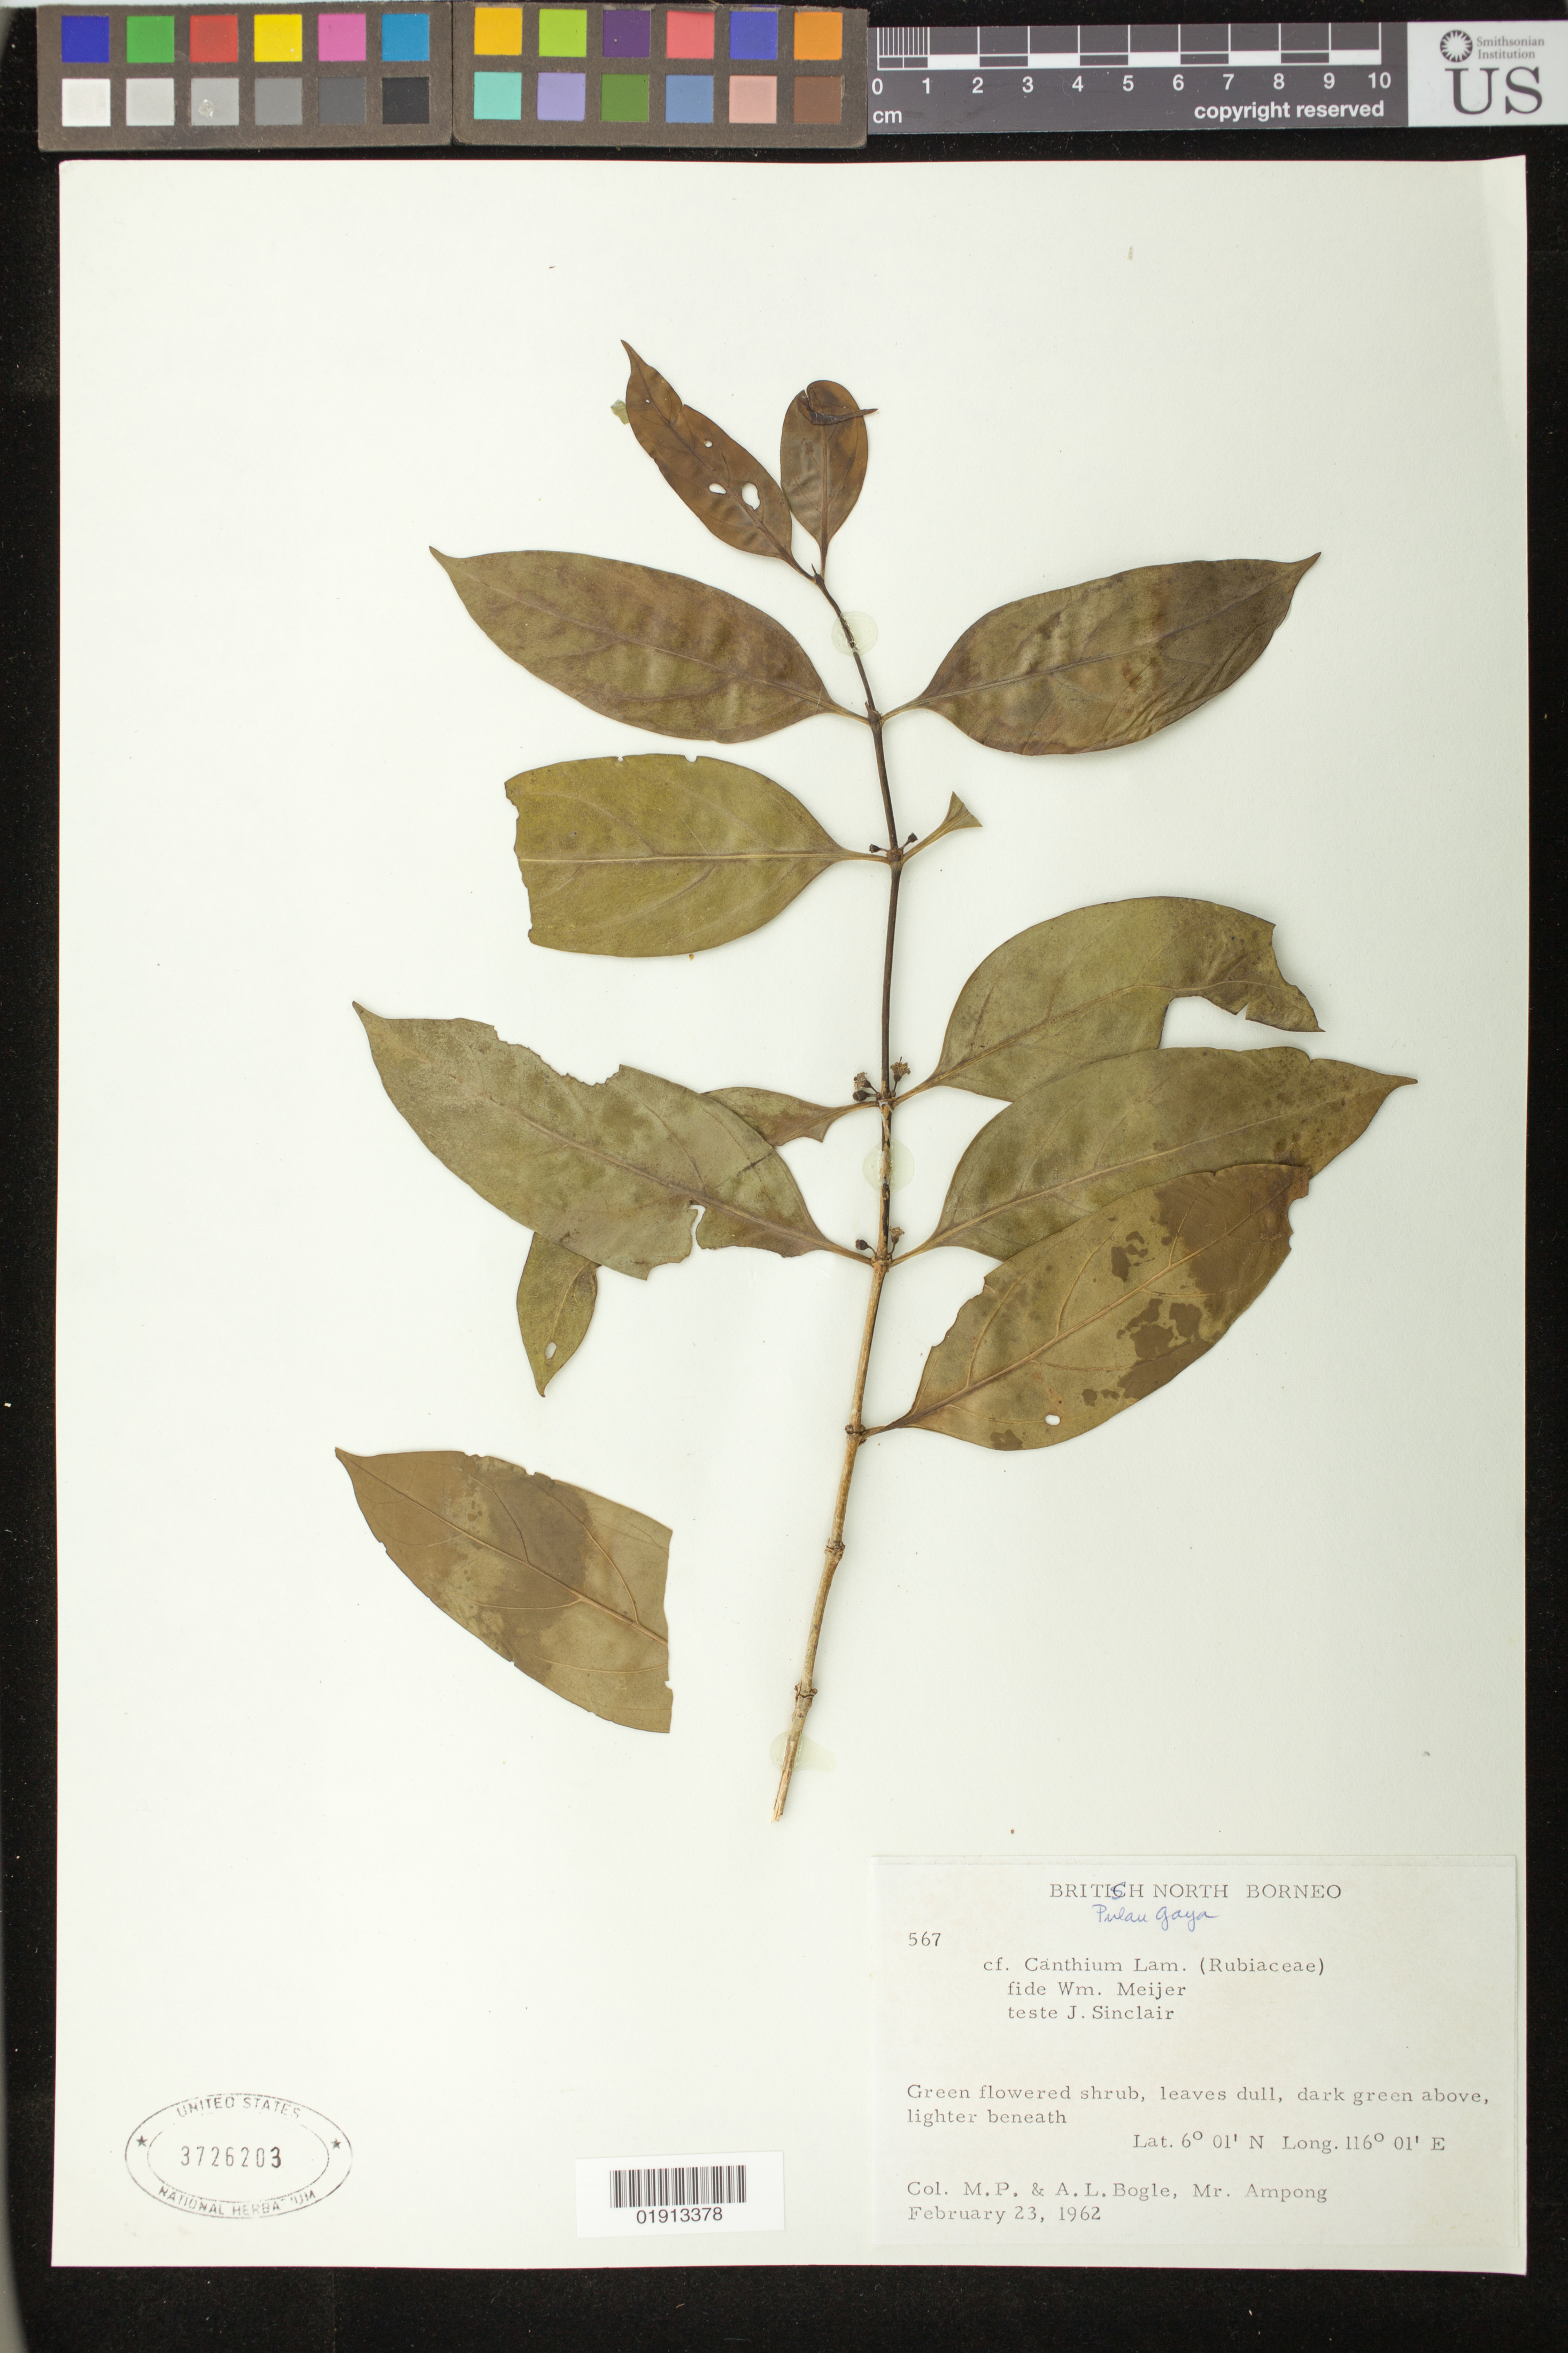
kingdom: Plantae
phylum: Tracheophyta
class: Magnoliopsida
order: Gentianales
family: Rubiaceae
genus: Bridsonia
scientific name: Bridsonia chamaedendrum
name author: (Kuntze) Verstraete & A.E. van Wyk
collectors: M. Bogle, Bogle, A.L. & Mr. Ampong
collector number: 567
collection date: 1962-02-23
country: Malaysia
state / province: Sabah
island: Borneo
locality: British North Borneo. Pulau Gaya.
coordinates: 6 01 N, 116 01 E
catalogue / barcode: US 3726203